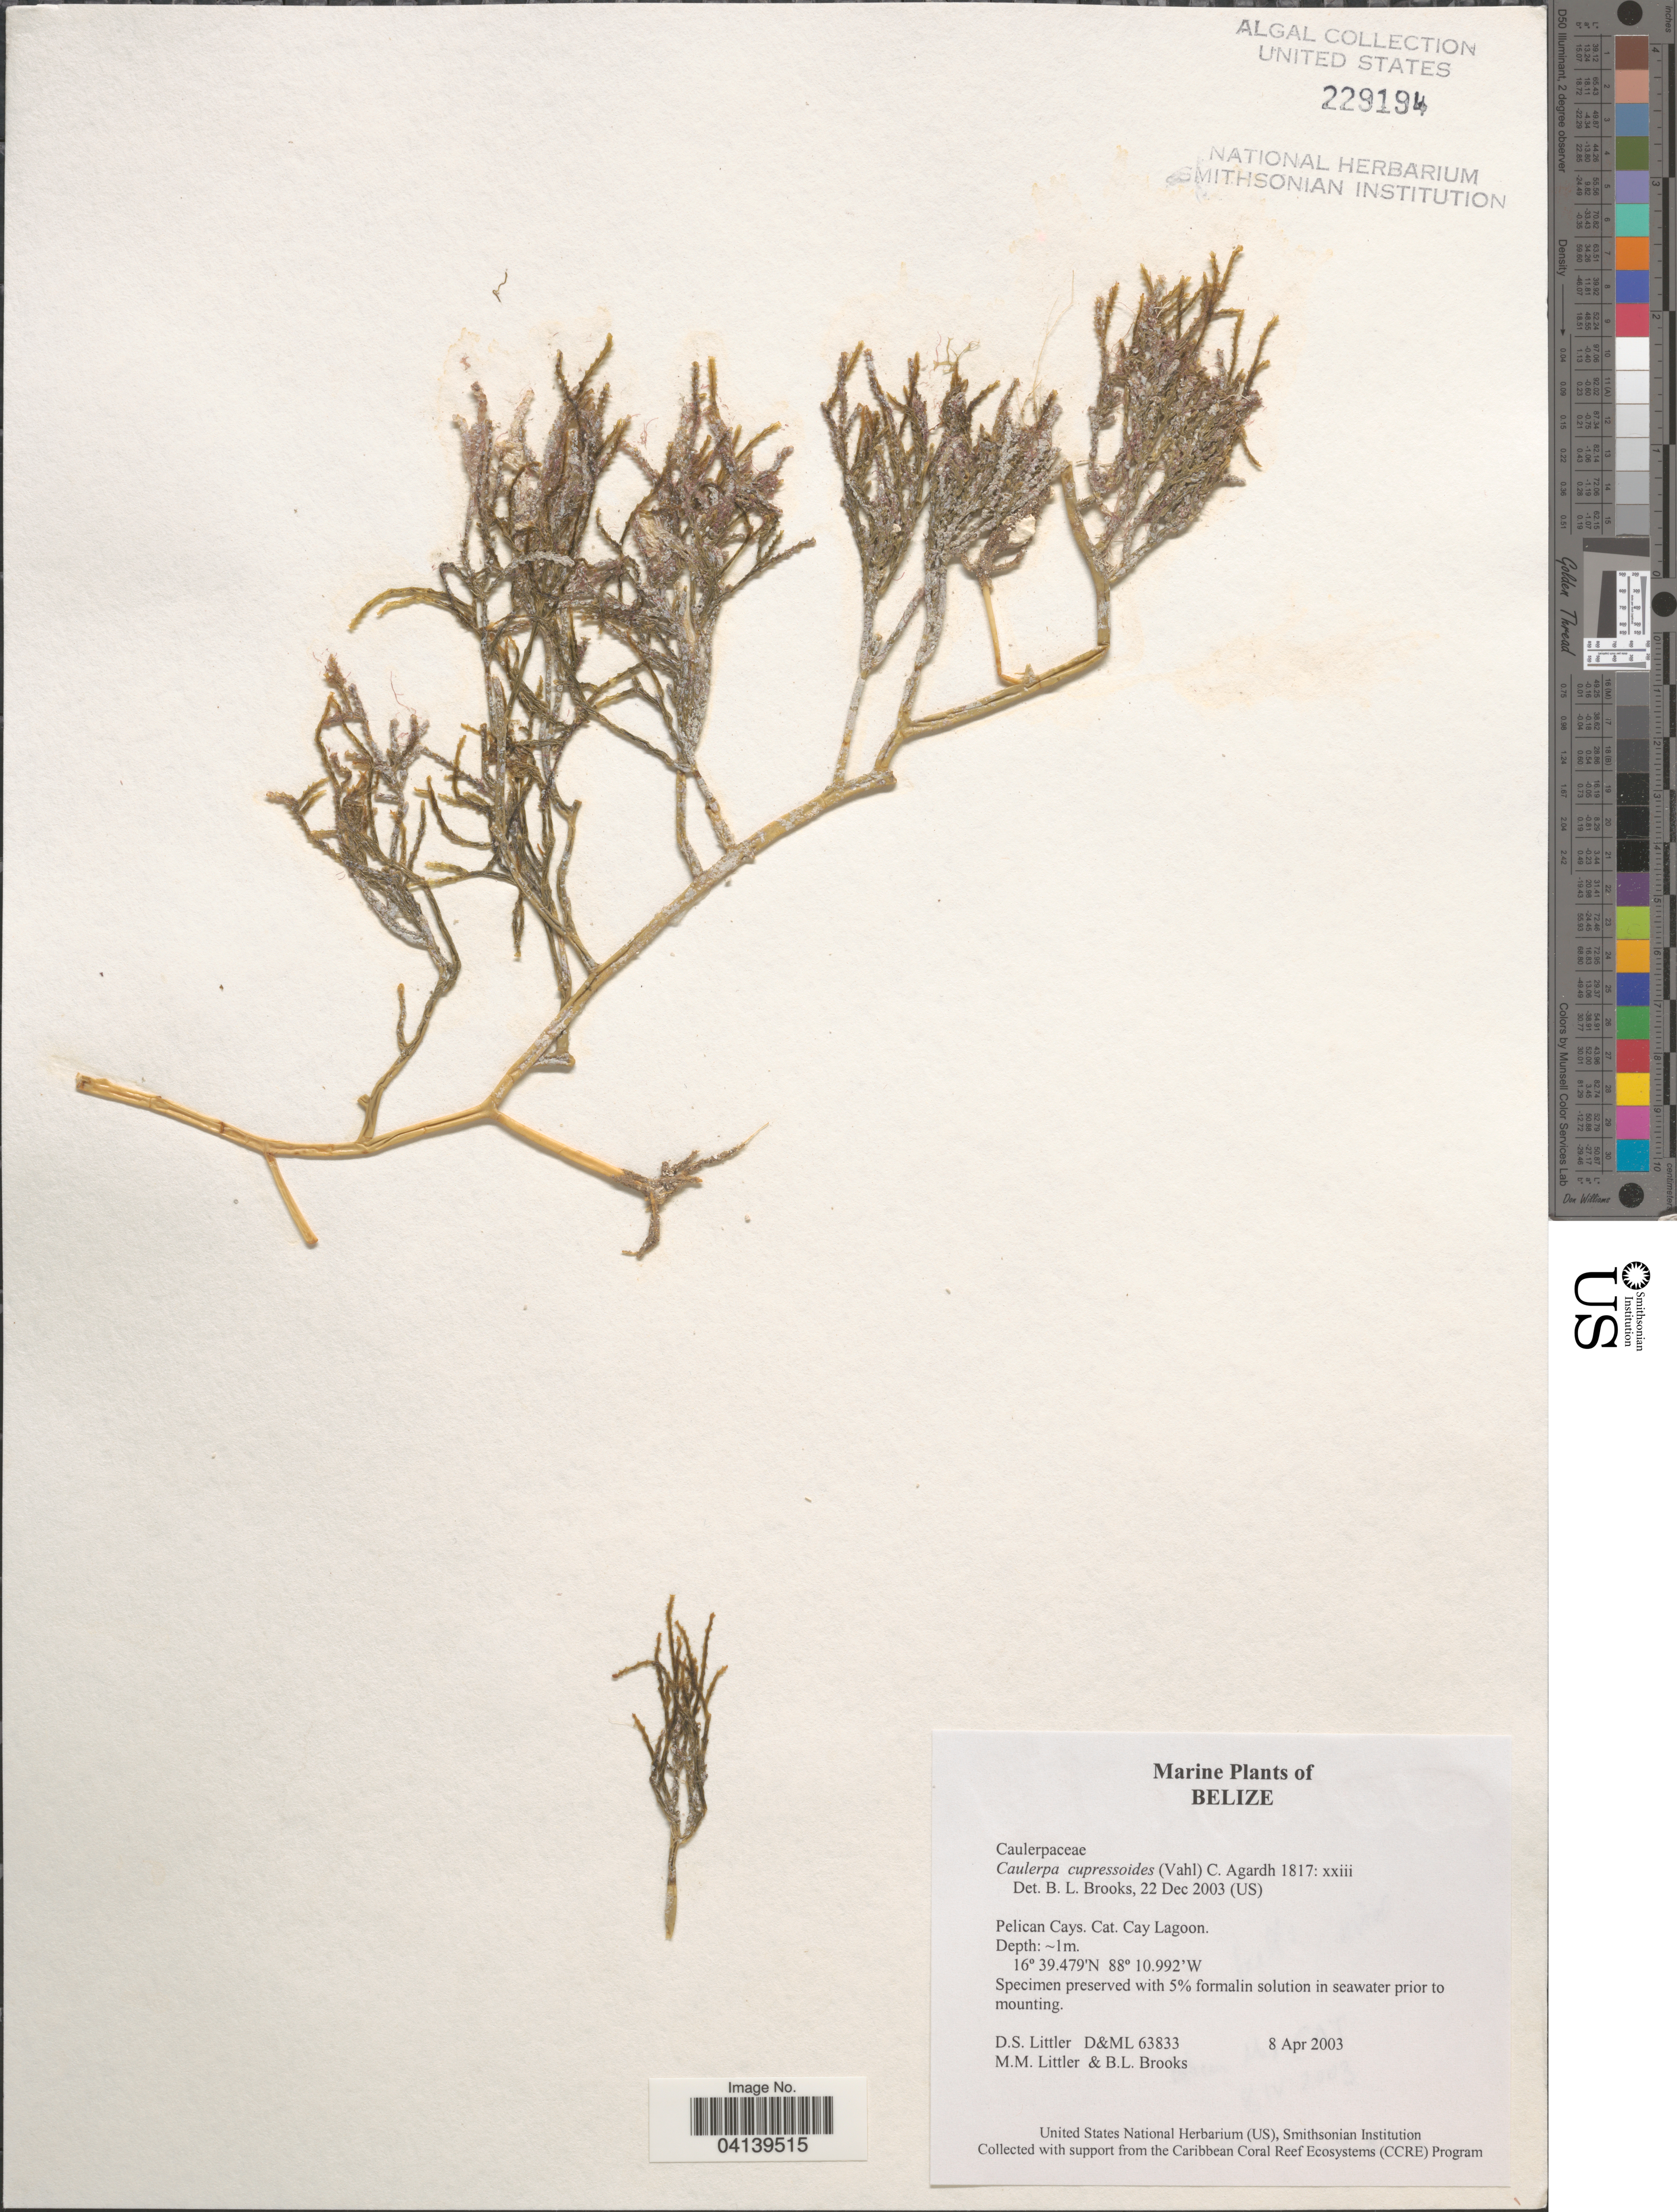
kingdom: Plantae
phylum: Chlorophyta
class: Ulvophyceae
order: Bryopsidales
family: Caulerpaceae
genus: Caulerpa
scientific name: Caulerpa cupressoides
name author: (Vahl) C. Agardh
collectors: D. S. Littler & B. Brooks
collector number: D&ML63833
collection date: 2003-04-08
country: Belize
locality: Pelican Cays. Cat. Cay Lagoon.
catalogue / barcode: US 229194